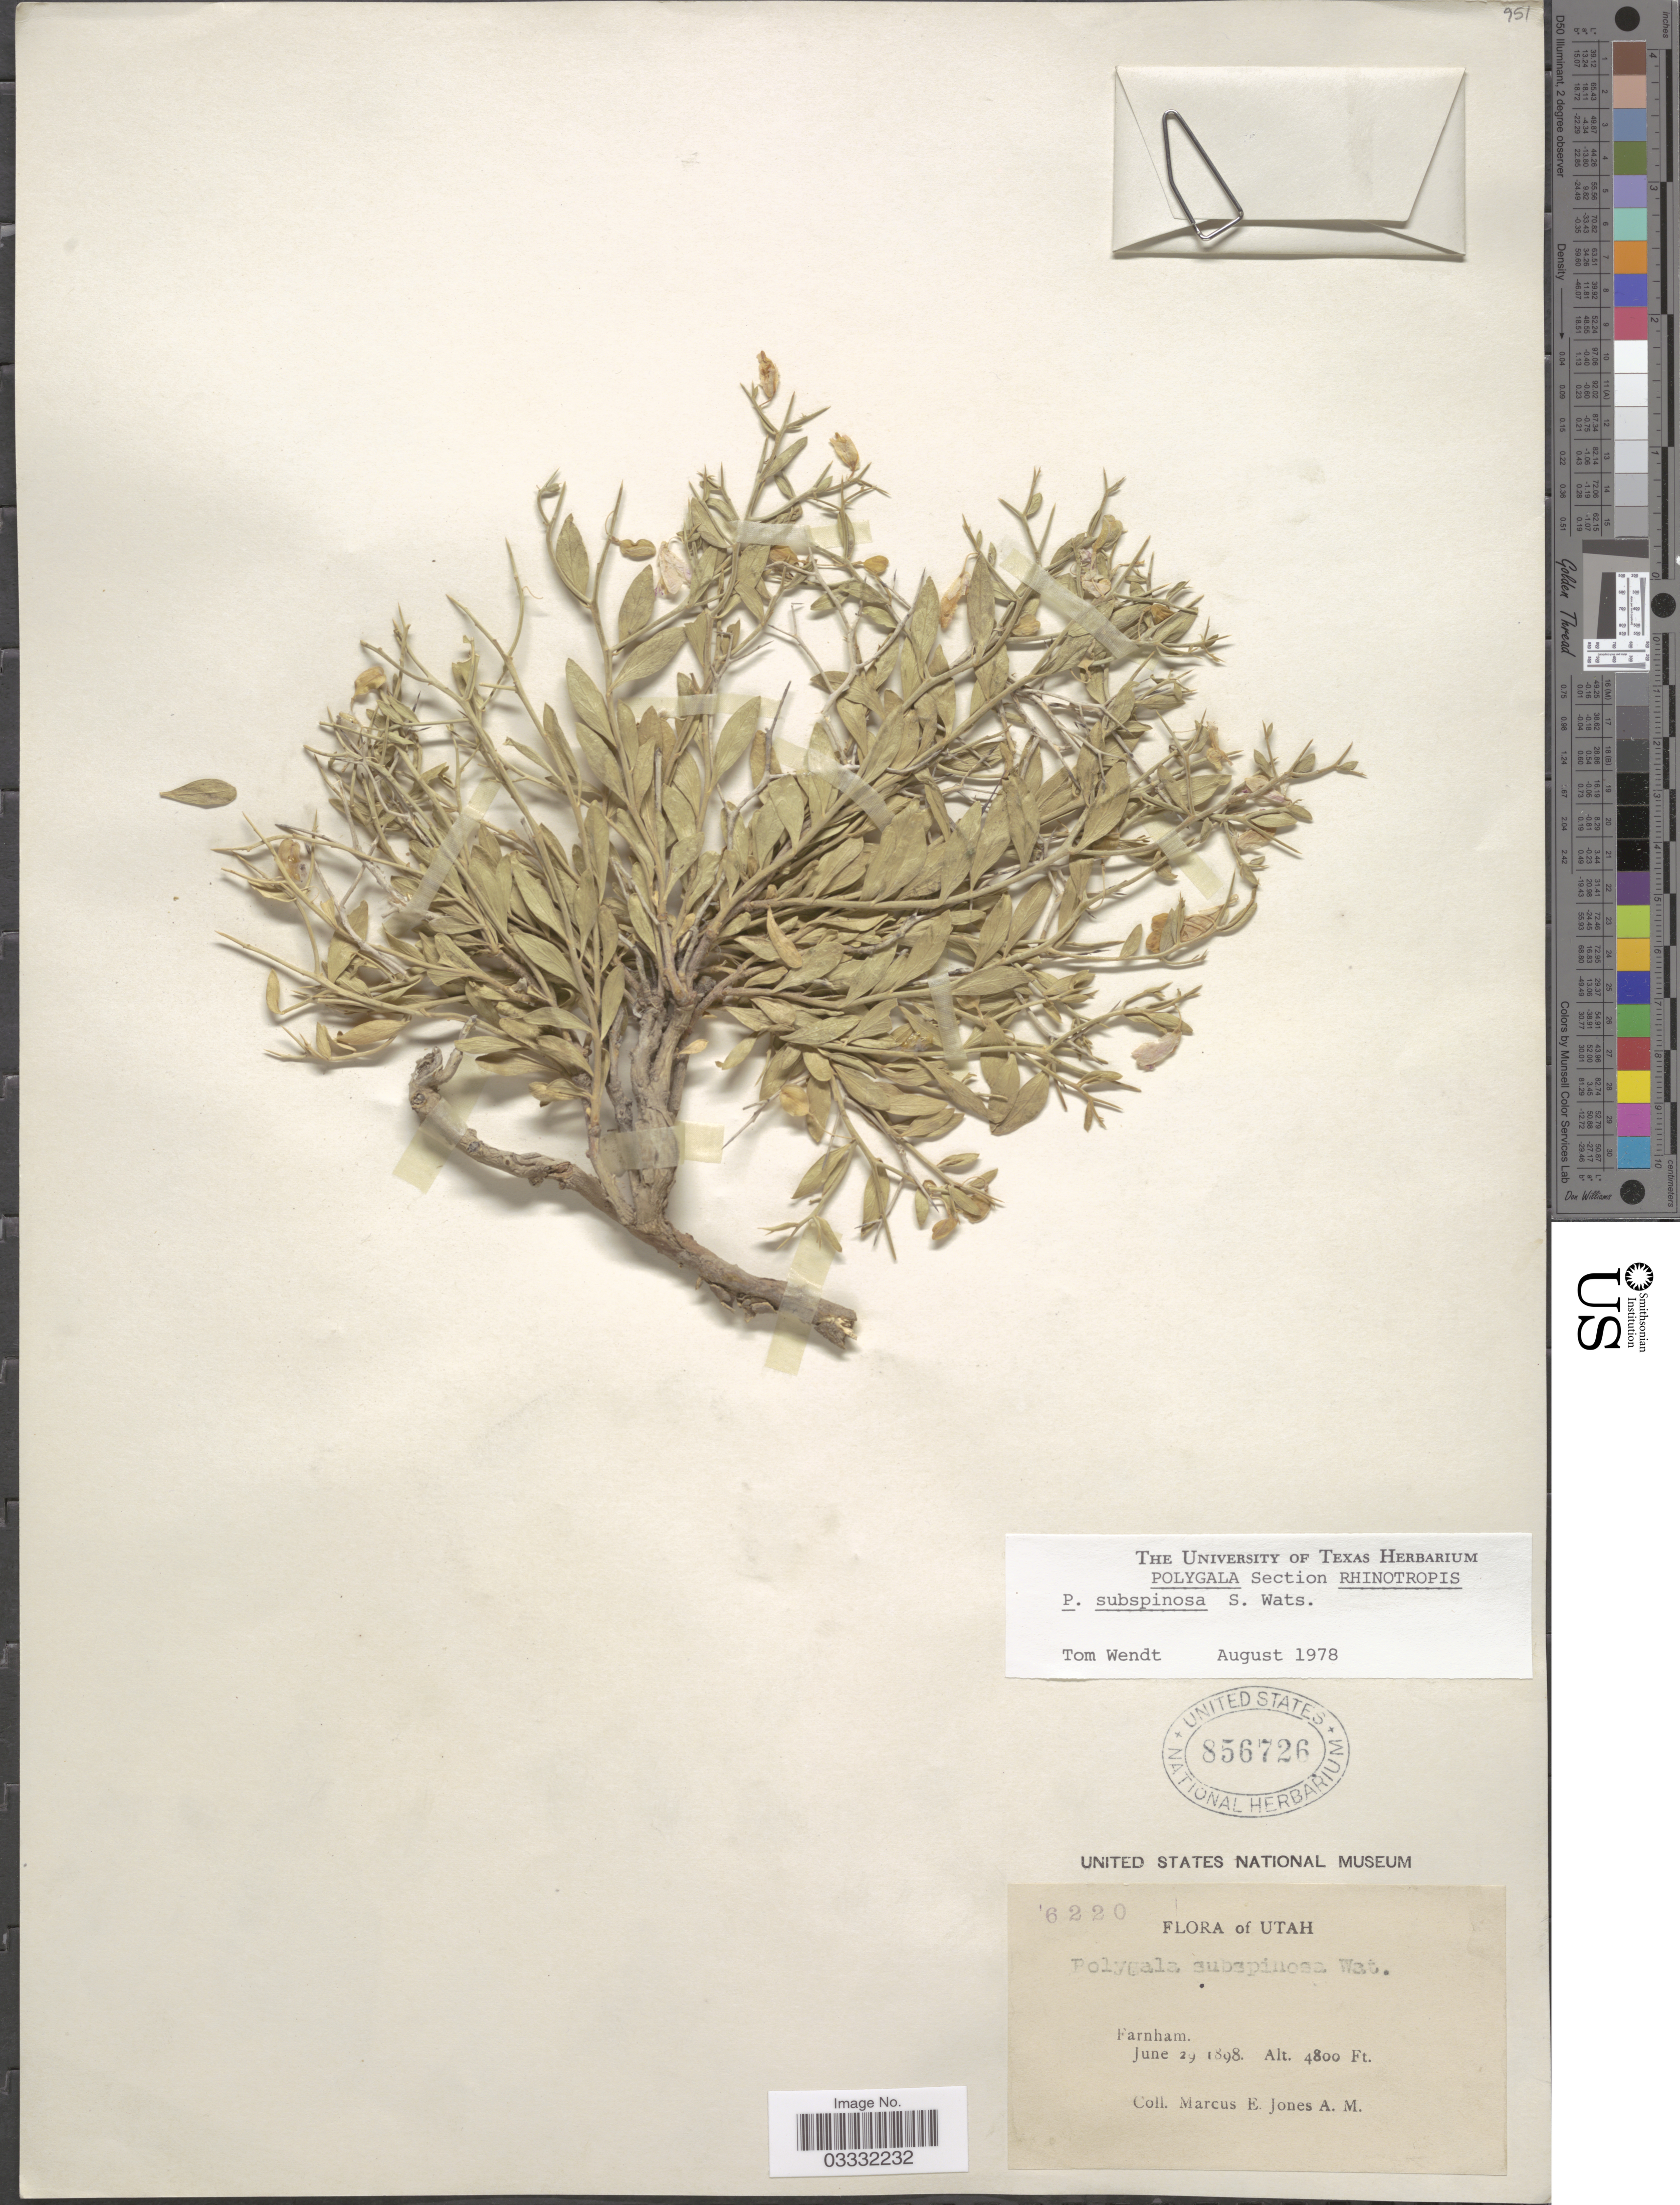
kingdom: Plantae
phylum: Tracheophyta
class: Magnoliopsida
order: Fabales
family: Polygalaceae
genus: Rhinotropis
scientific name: Rhinotropis subspinosa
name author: (S. Watson) J.R. Abbott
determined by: Strong, Mark T., (BOT), Smithsonian Institution - National Museum of Natural History (UNITED STATES)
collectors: M. E. Jones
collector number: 6220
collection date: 1898-06-29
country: United States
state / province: Utah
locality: Farnham.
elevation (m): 1463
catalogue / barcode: US 856726